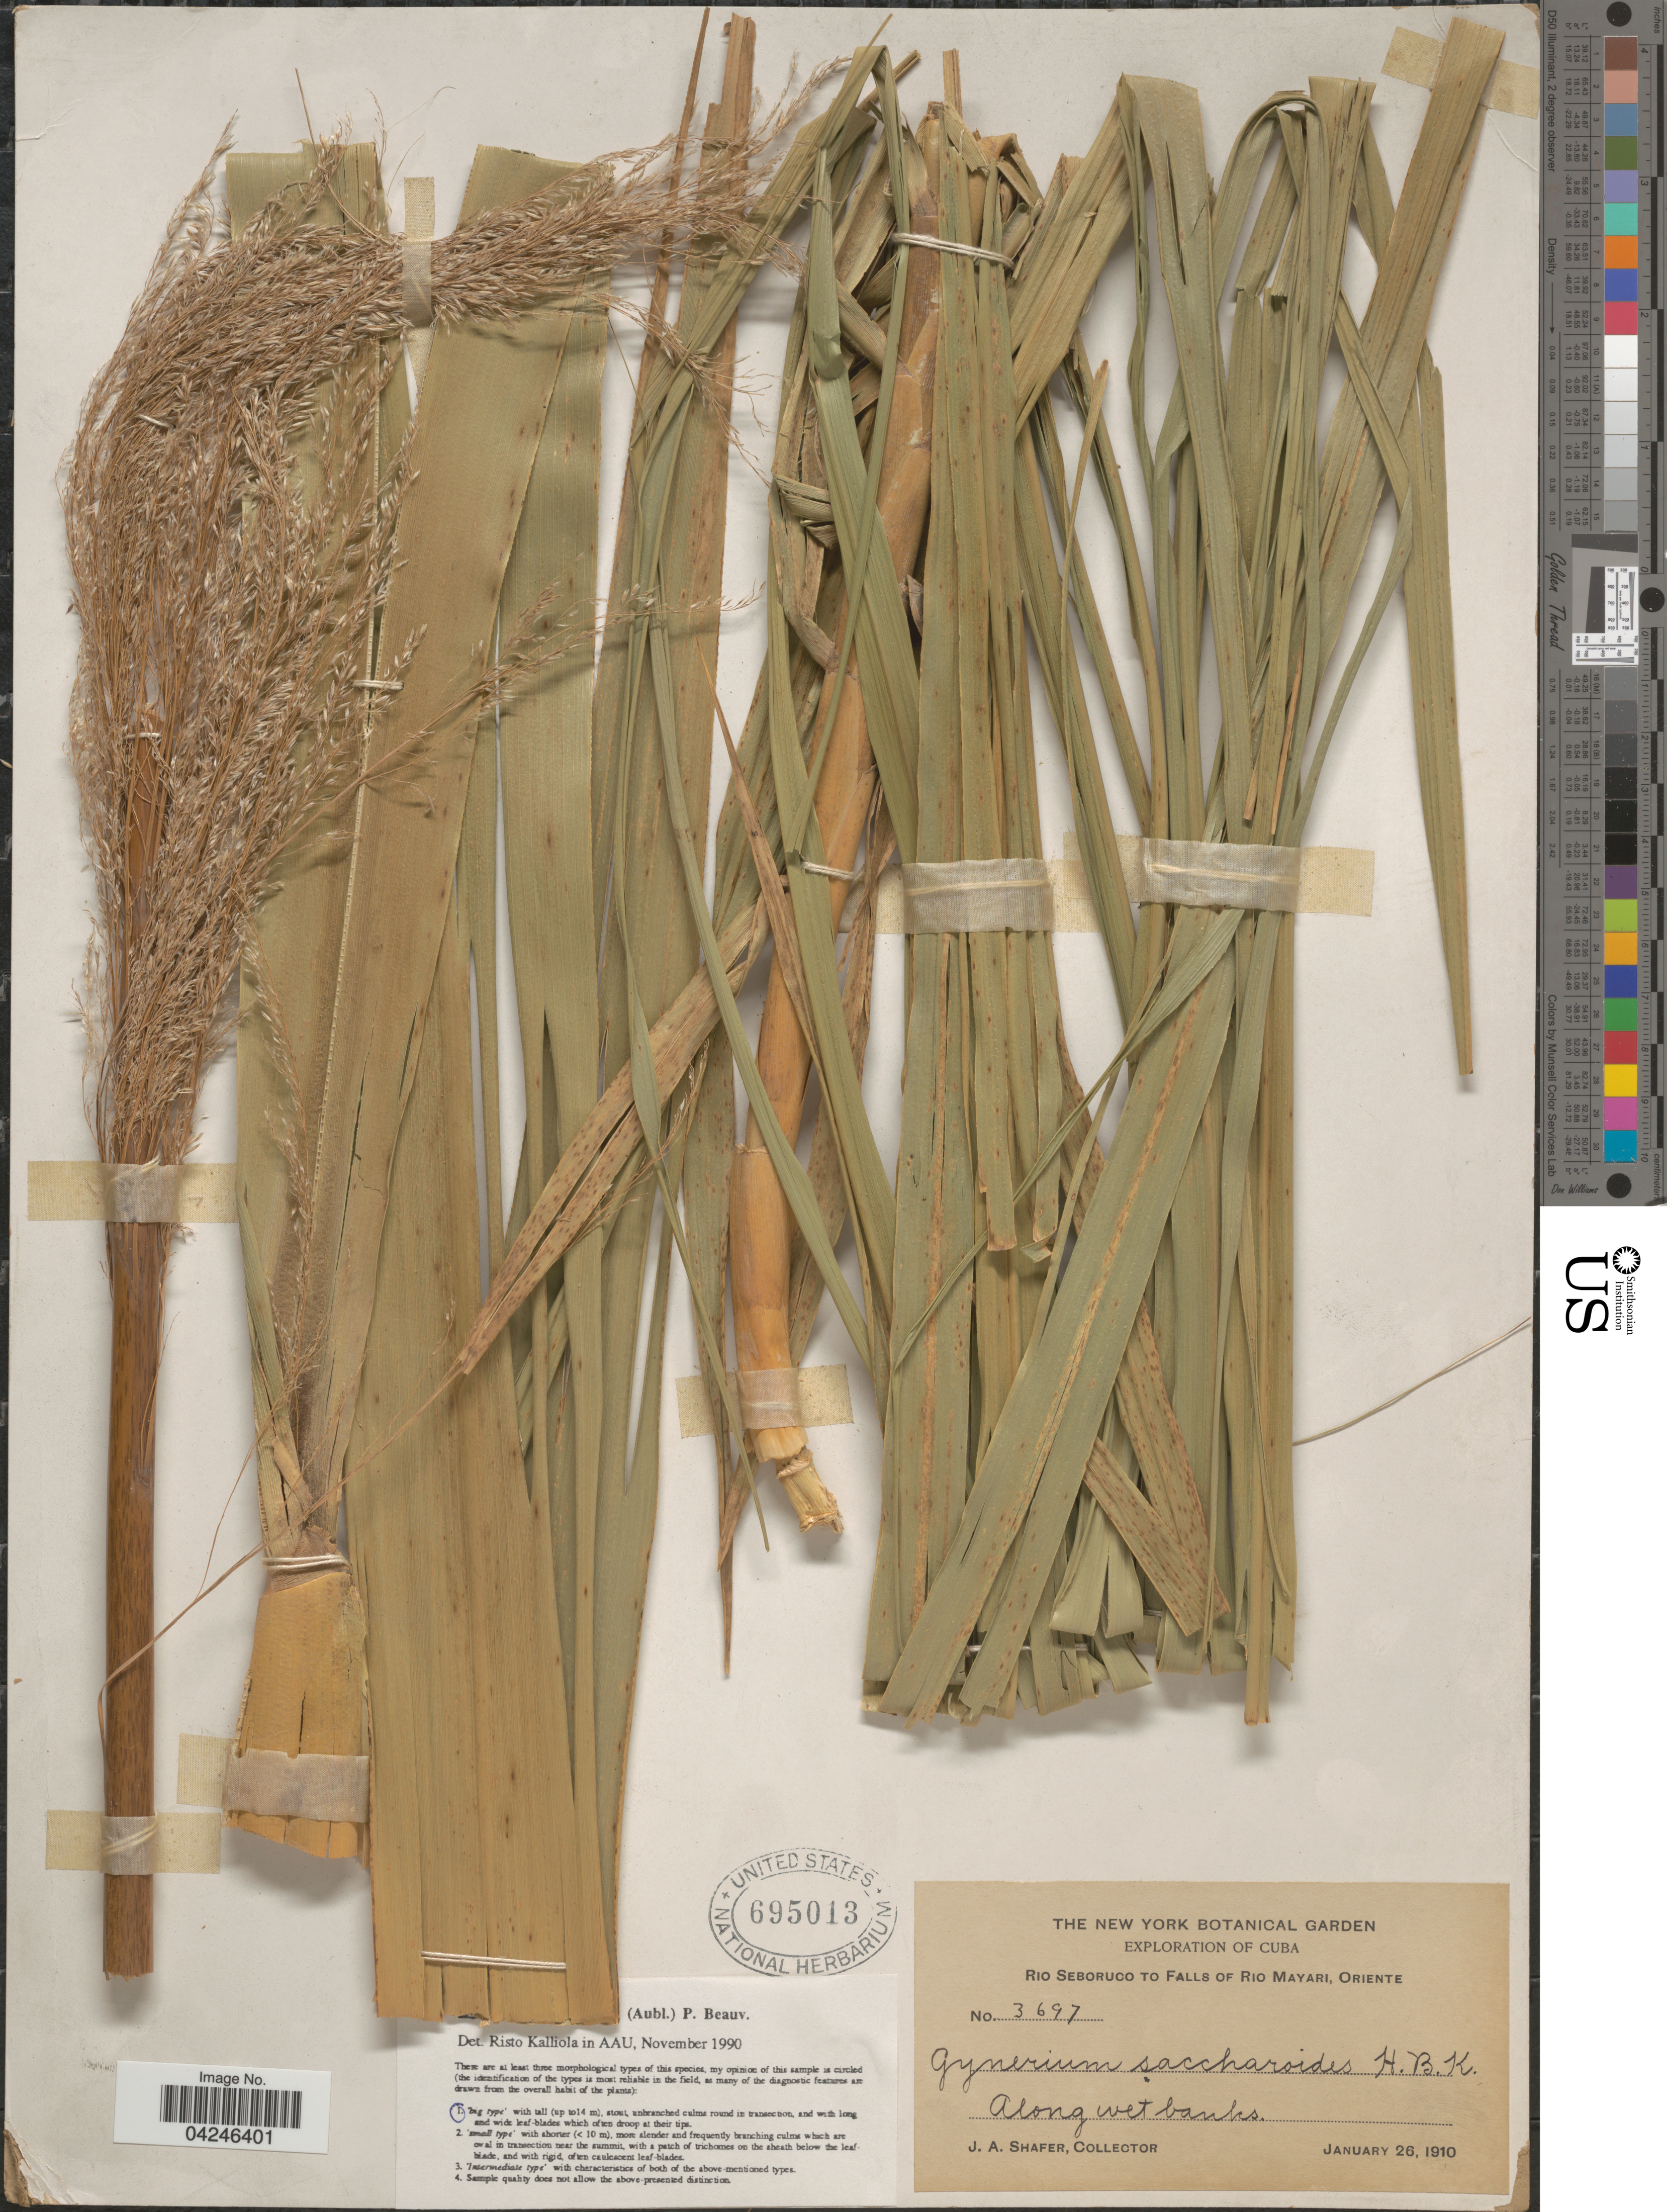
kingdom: Plantae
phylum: Tracheophyta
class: Liliopsida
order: Poales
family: Poaceae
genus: Gynerium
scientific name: Gynerium sagittatum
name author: (Aubl.) P. Beauv.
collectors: J. A. Shafer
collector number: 3697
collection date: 1910-01-26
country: Cuba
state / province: Oriente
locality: Exploration of Cuba. Rio Seboruco to Falls of Rio Mayari.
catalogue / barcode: US 695013